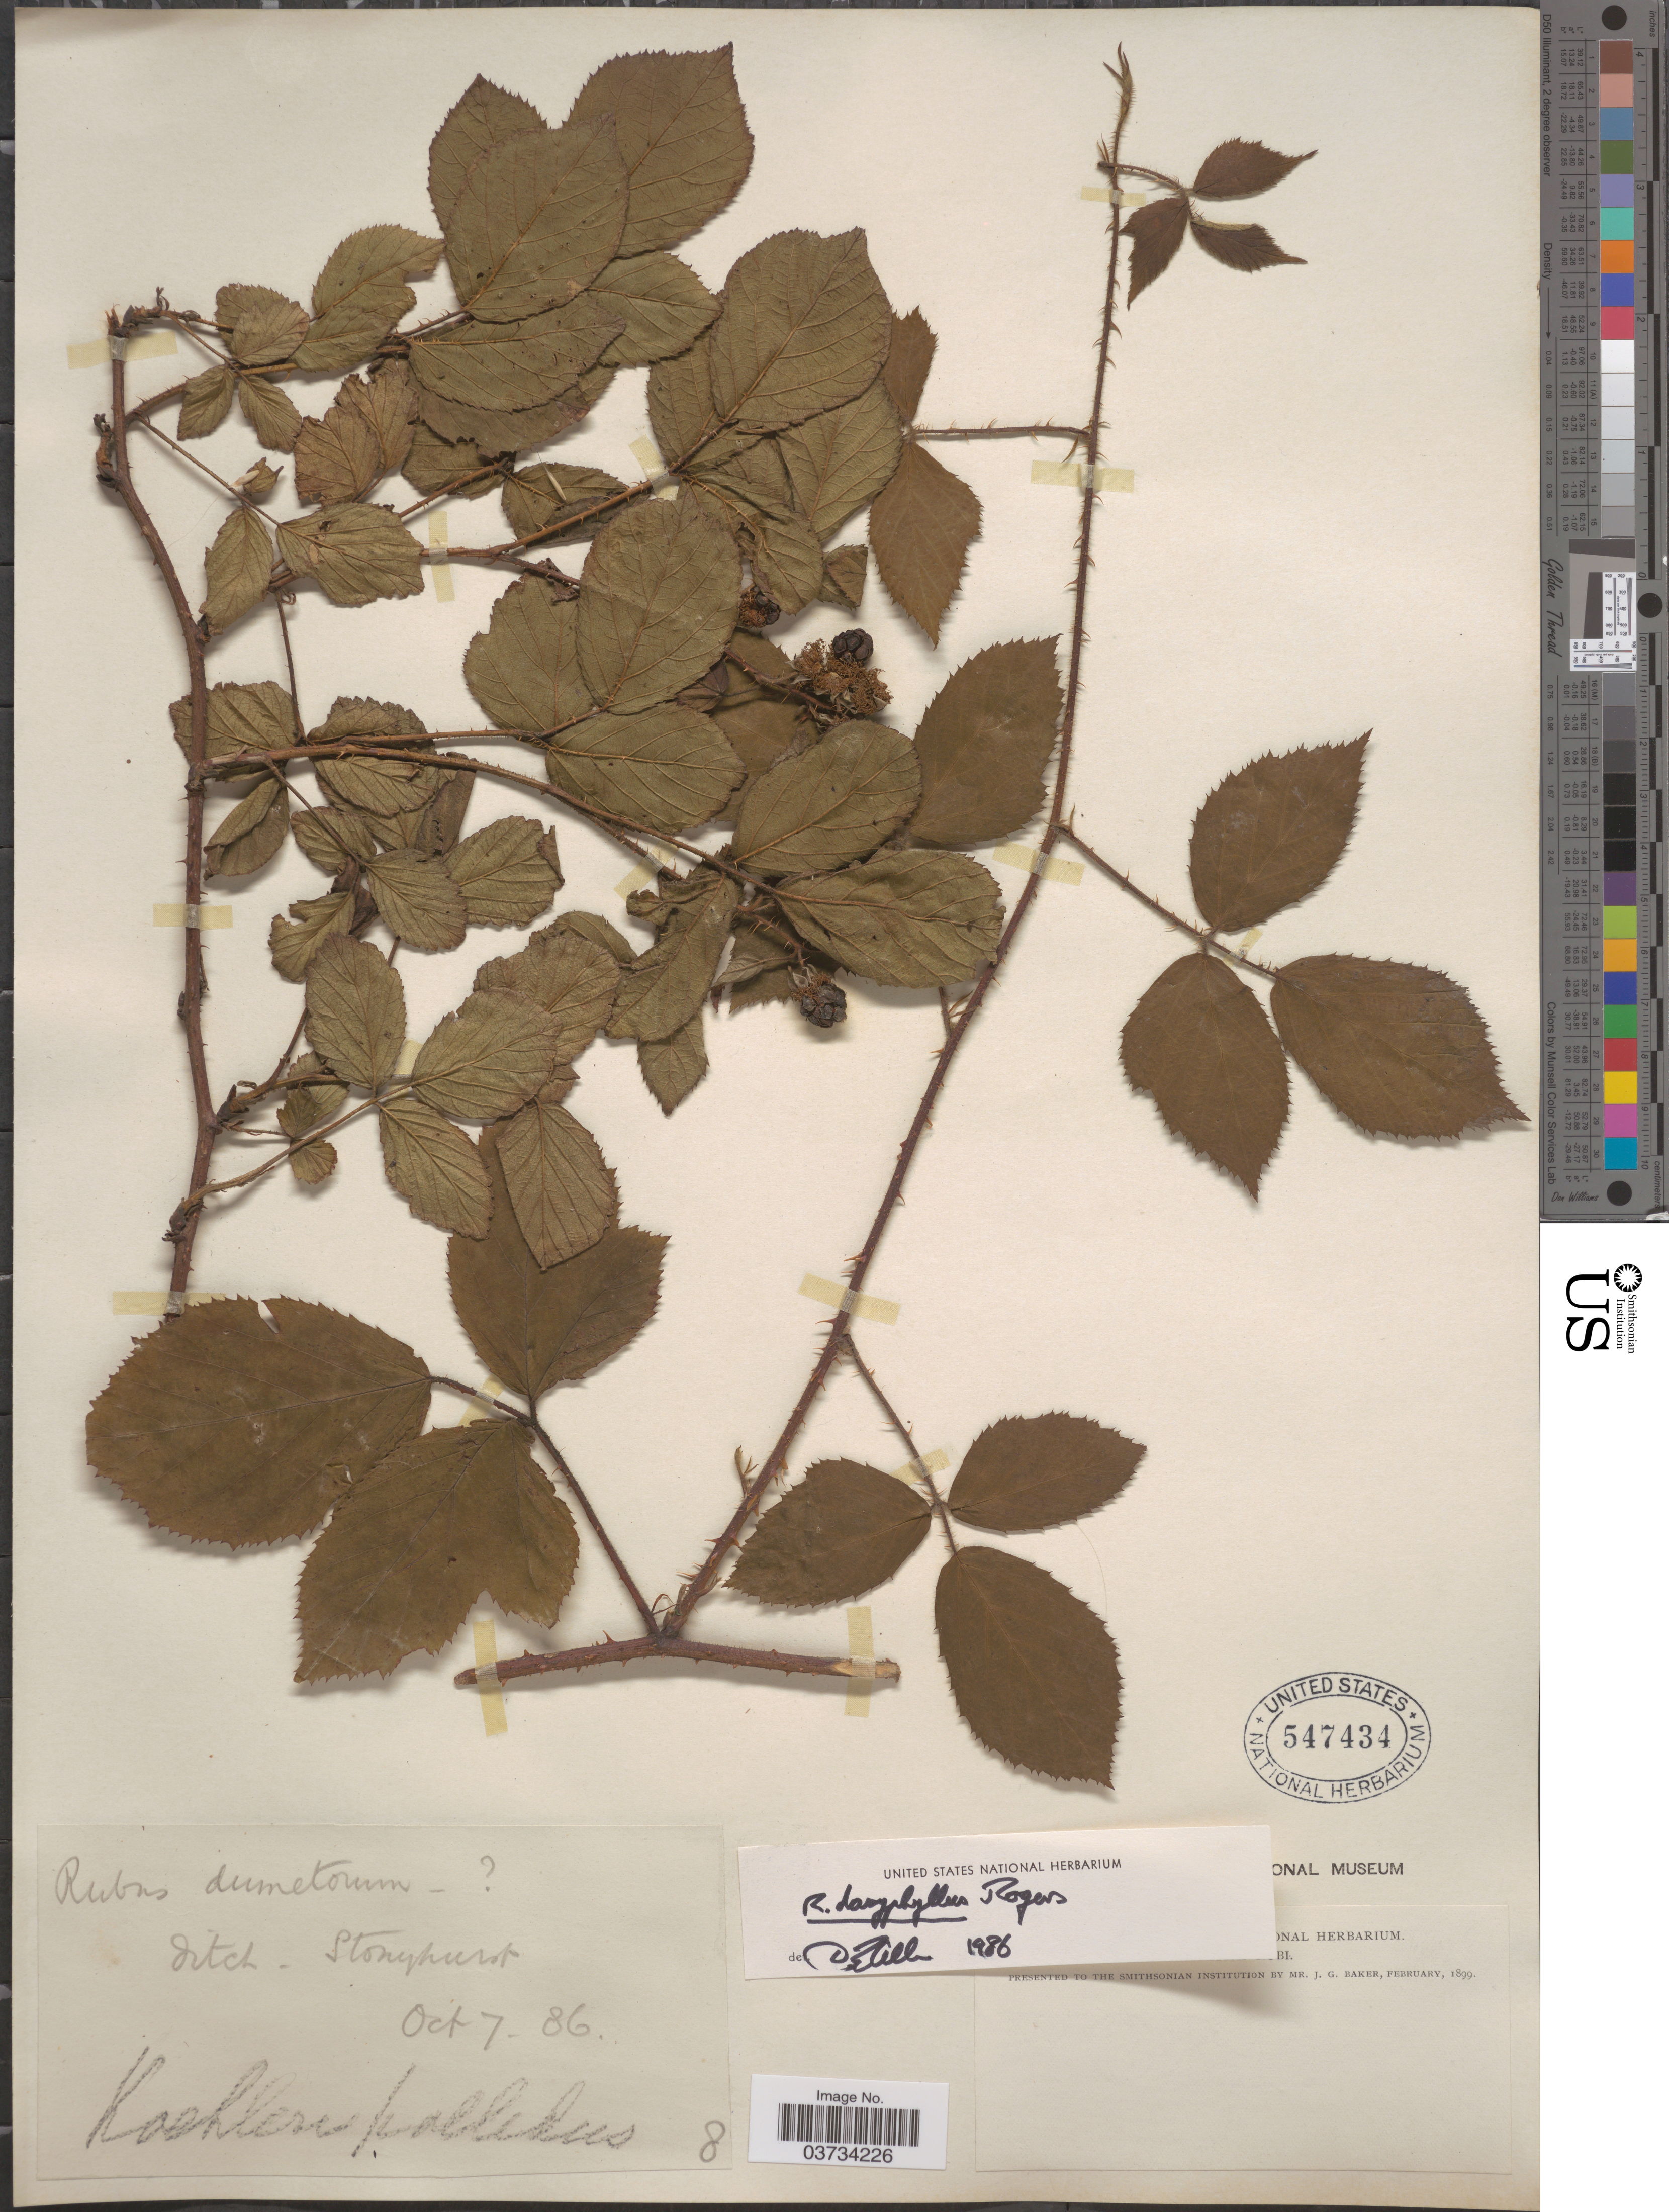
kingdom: Plantae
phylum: Tracheophyta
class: Magnoliopsida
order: Rosales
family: Rosaceae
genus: Rubus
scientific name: Rubus dasyphyllus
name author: (W.M. Rogers) E.S. Marshall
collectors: K. Fallidus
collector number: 8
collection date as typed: Transcribed d/m/y: 7/10/86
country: United Kingdom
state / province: England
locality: Stonyhurst.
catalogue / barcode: US 547434